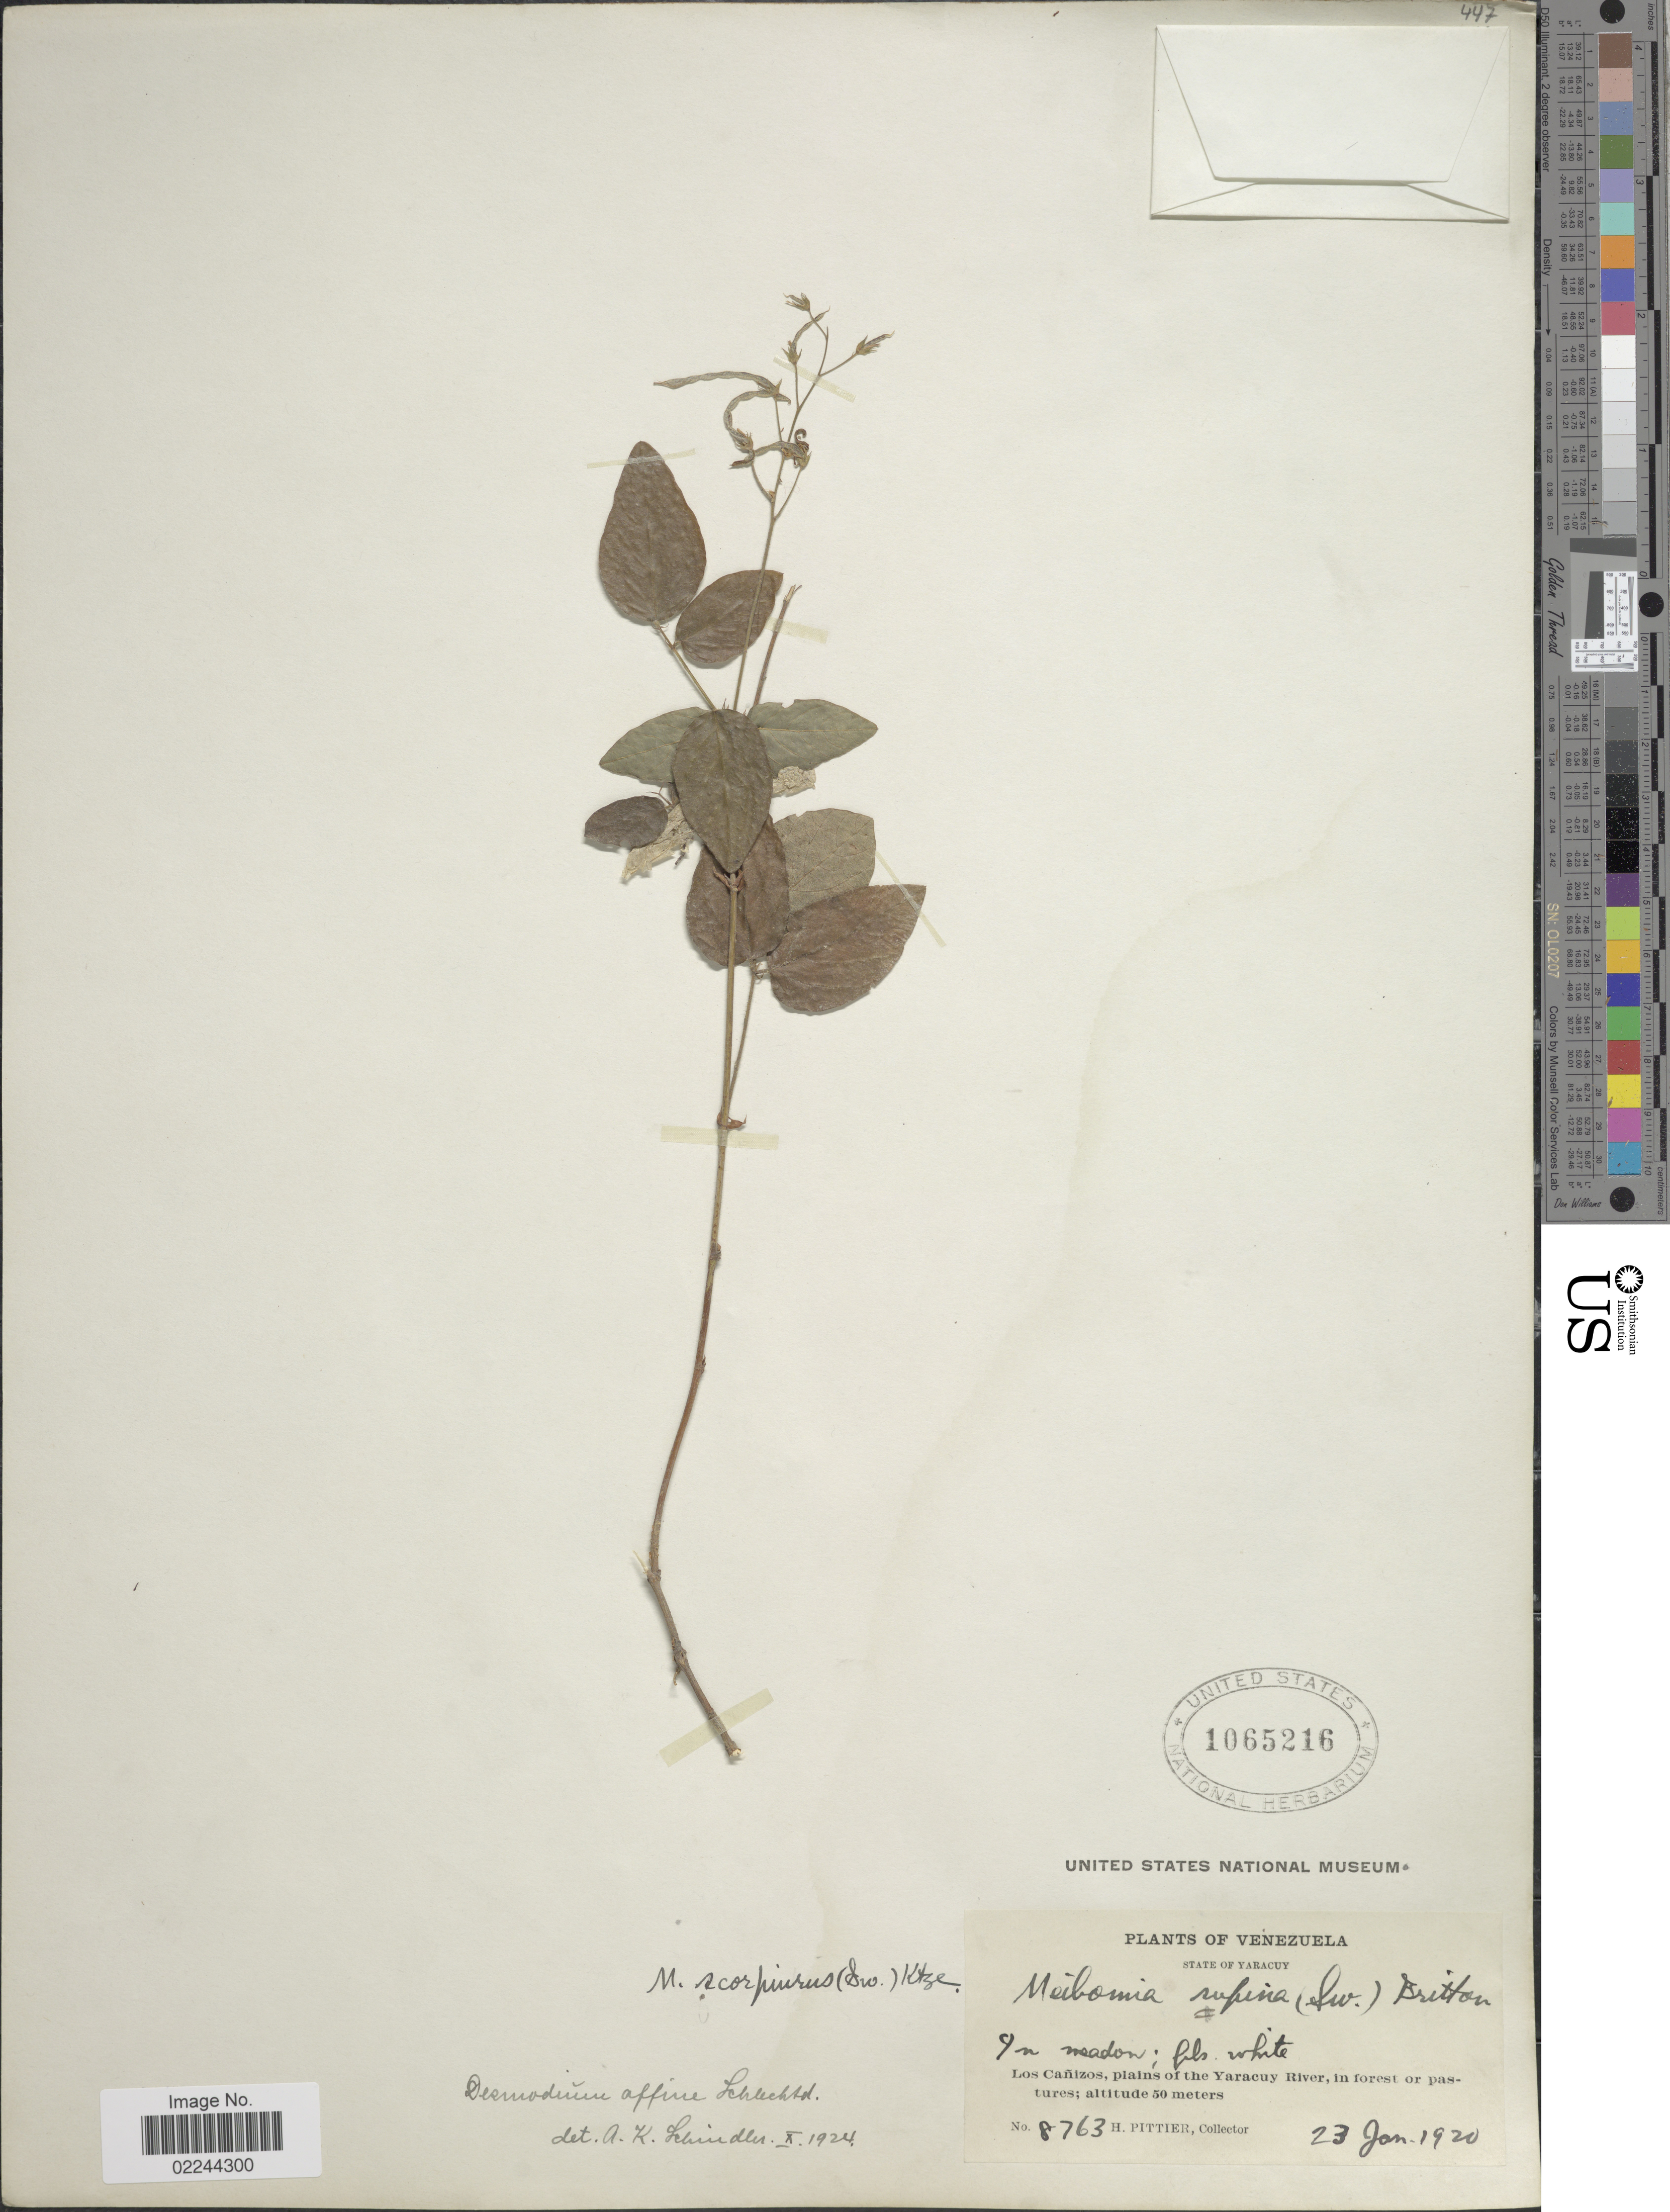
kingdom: Plantae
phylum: Tracheophyta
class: Magnoliopsida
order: Fabales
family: Fabaceae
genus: Desmodium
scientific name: Desmodium affine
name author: Schltdl.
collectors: H. F. Pittier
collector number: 8763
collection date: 1920-01-23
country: Venezuela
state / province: Yaracuy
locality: State of Yaracuy. Los Canizos, plains of the Yaracuy River, in forest or pastures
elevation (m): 50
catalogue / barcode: US 1065216